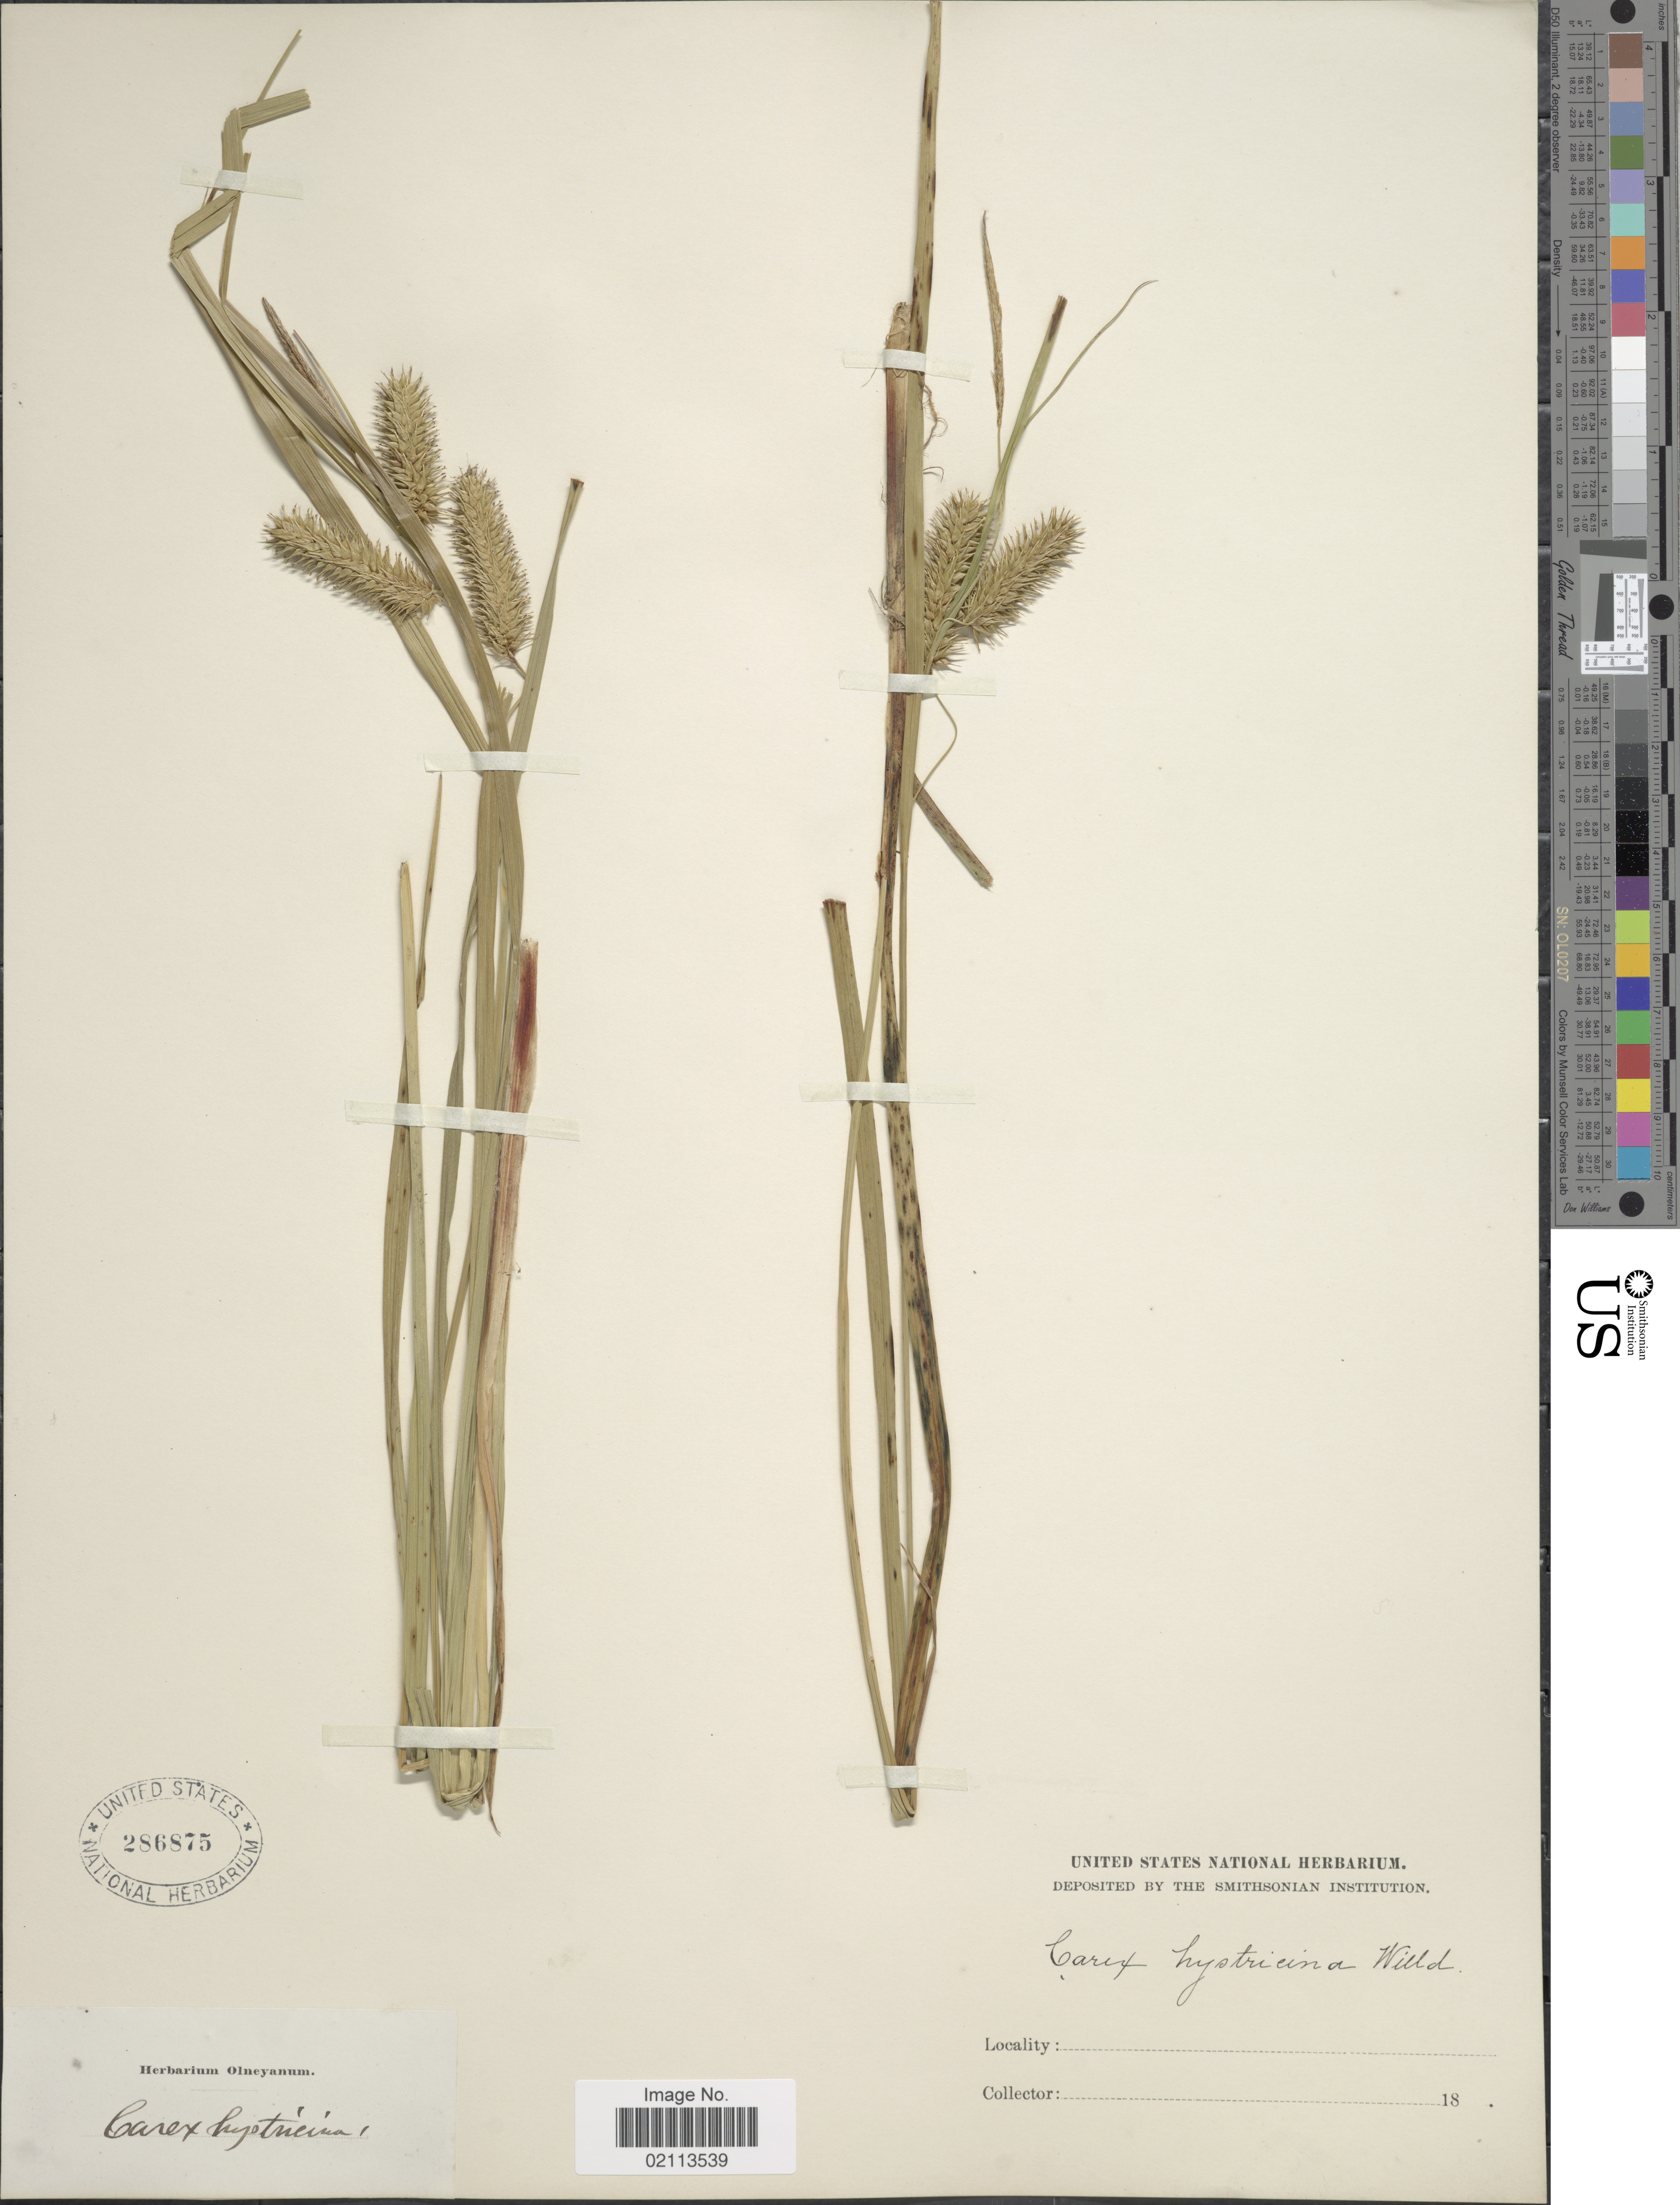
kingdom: Plantae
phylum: Tracheophyta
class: Liliopsida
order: Poales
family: Cyperaceae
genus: Carex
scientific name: Carex hystericina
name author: Muhl. ex Willd.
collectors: ex herb. Olneyanum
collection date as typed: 18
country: United States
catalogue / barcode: US 286875